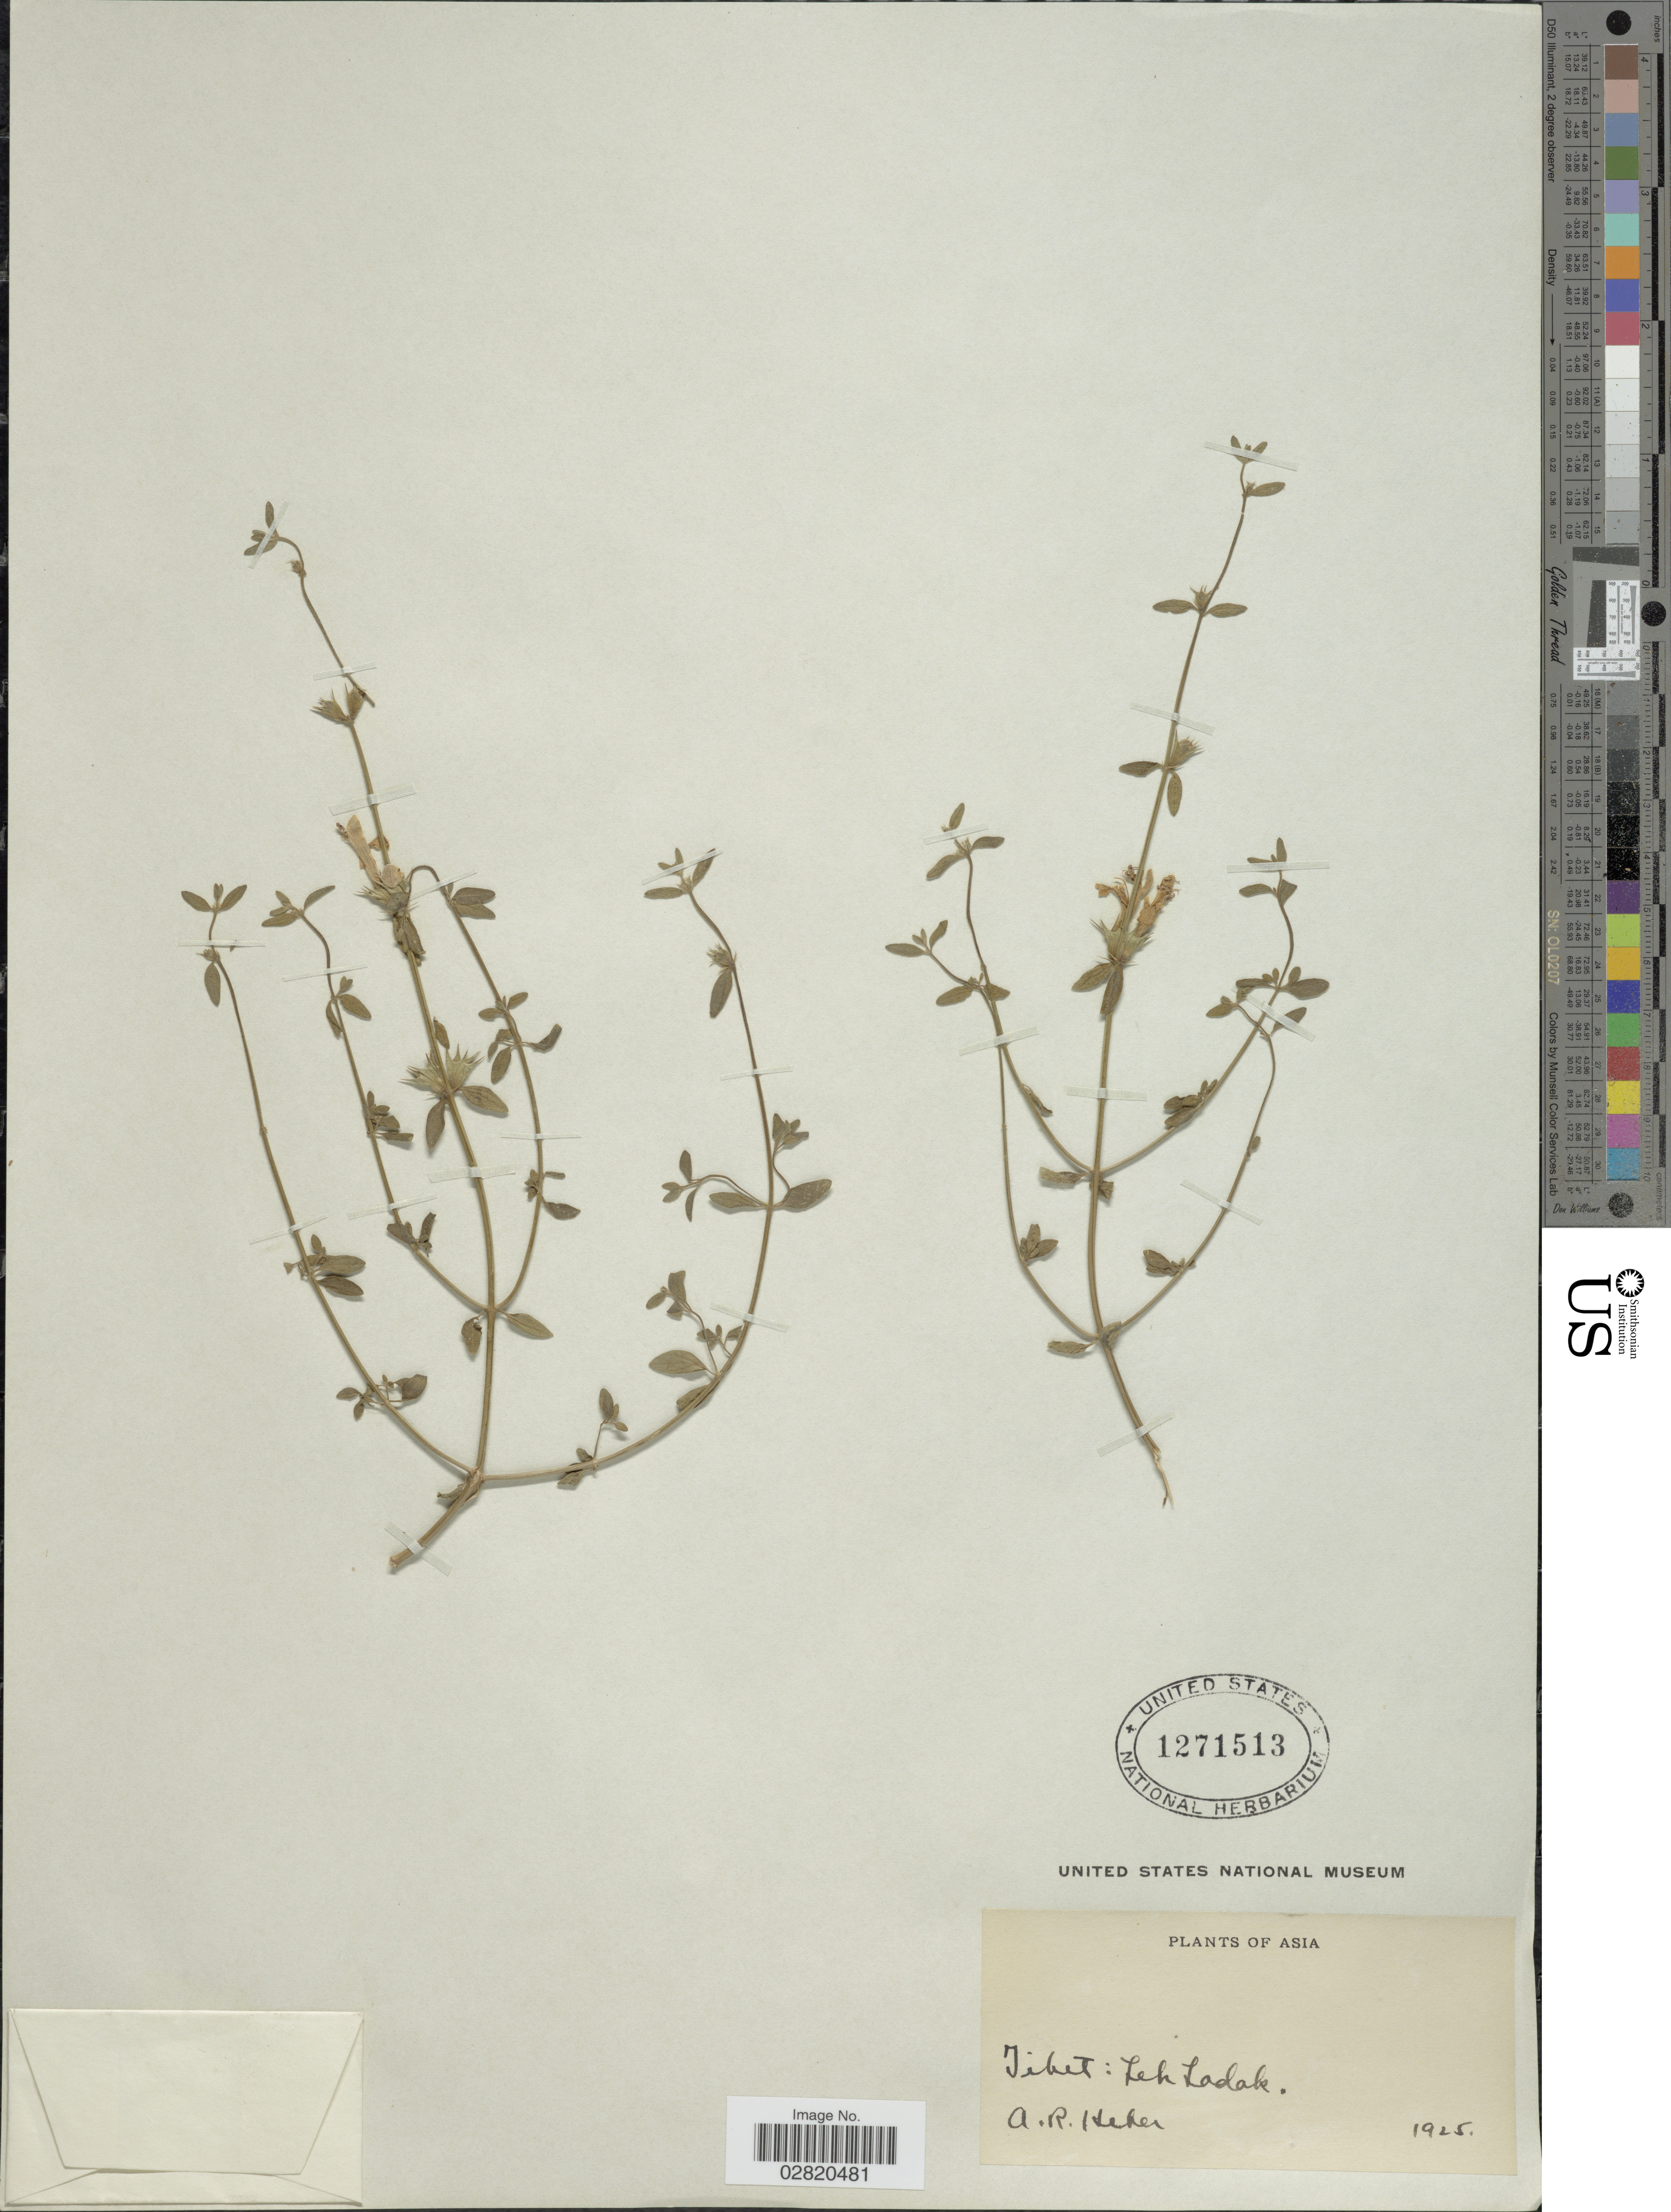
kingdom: Plantae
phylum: Tracheophyta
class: Magnoliopsida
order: Lamiales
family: Lamiaceae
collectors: A. Heber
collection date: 1925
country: India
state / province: Ladakh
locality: Tibet; Leh Ladak.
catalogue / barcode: US 1271513